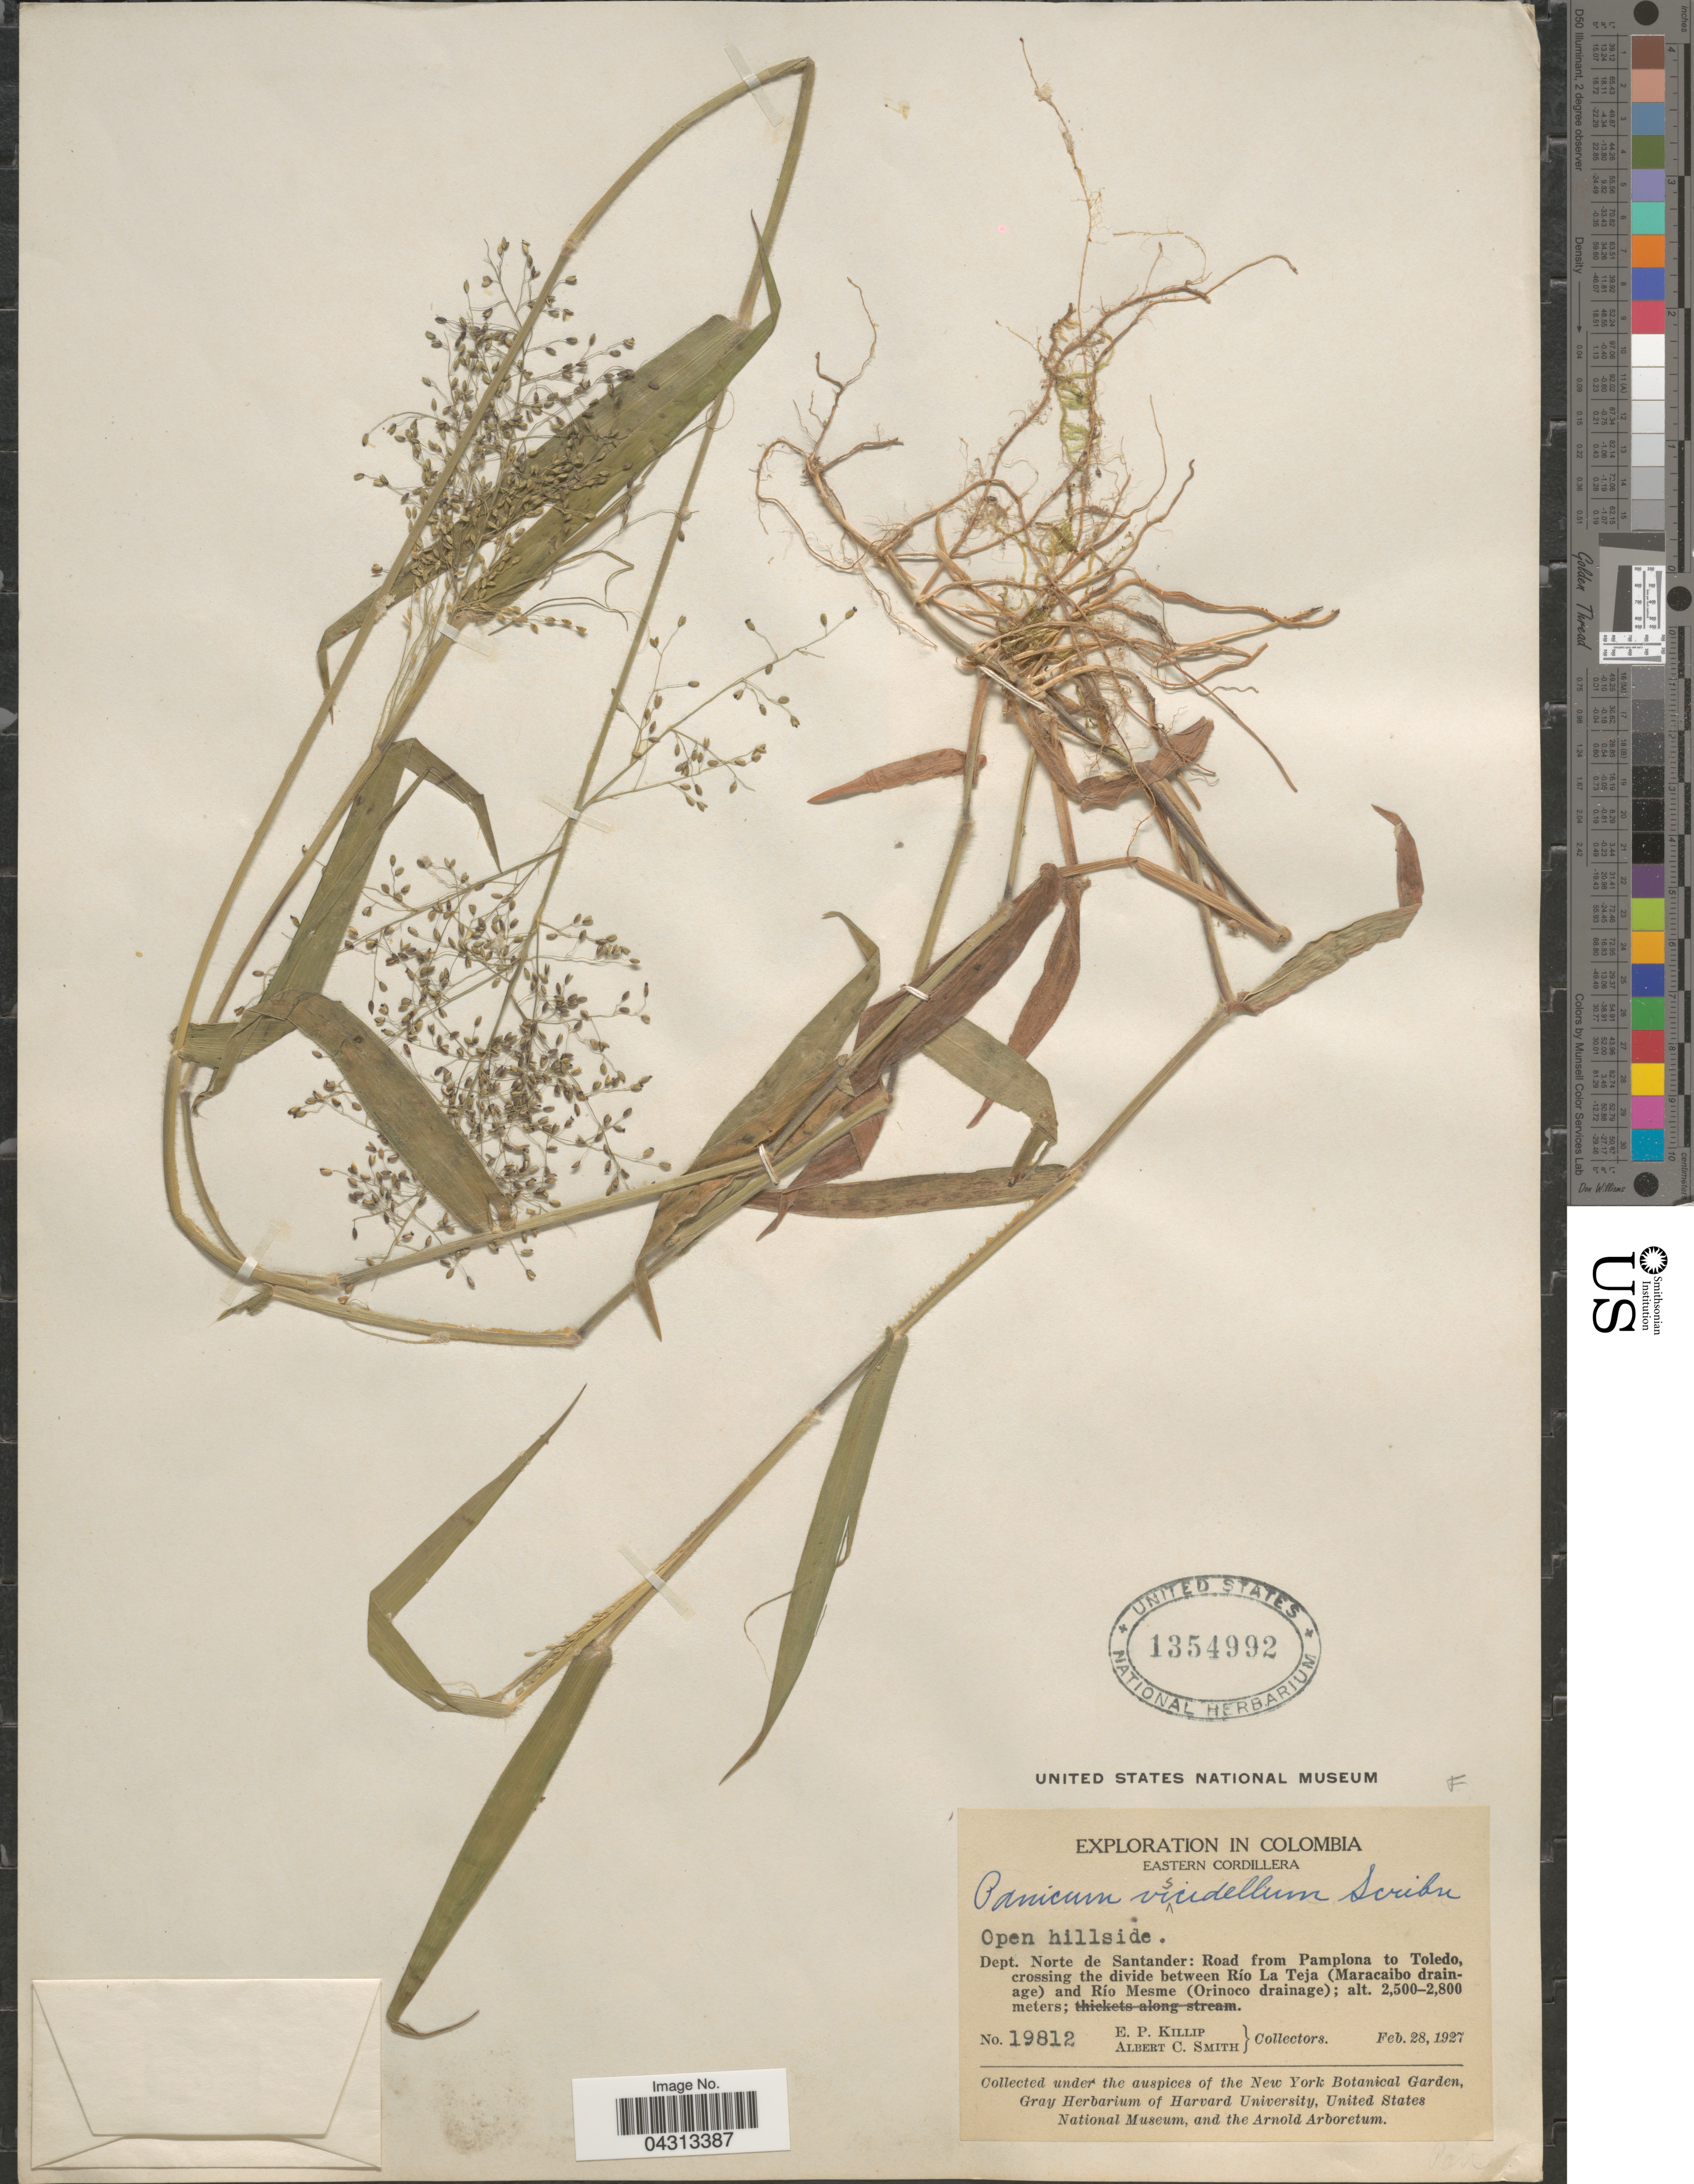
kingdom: Plantae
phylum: Tracheophyta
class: Liliopsida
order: Poales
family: Poaceae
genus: Dichanthelium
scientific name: Dichanthelium viscidellum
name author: (Scribn.) Gould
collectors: E. P. Killip & A. C. Smith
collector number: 19812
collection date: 1927-02-28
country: Colombia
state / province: Norte de Santander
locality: Exploration in Colombia. Eastern Cordillera. Dept. Norte de Santander: Road from Pamplona to Toledo crossing the divide between Río La Teja (Maracaibo drainage) and Río Mesme (Orinoco drainage).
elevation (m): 2500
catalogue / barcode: US 1354992